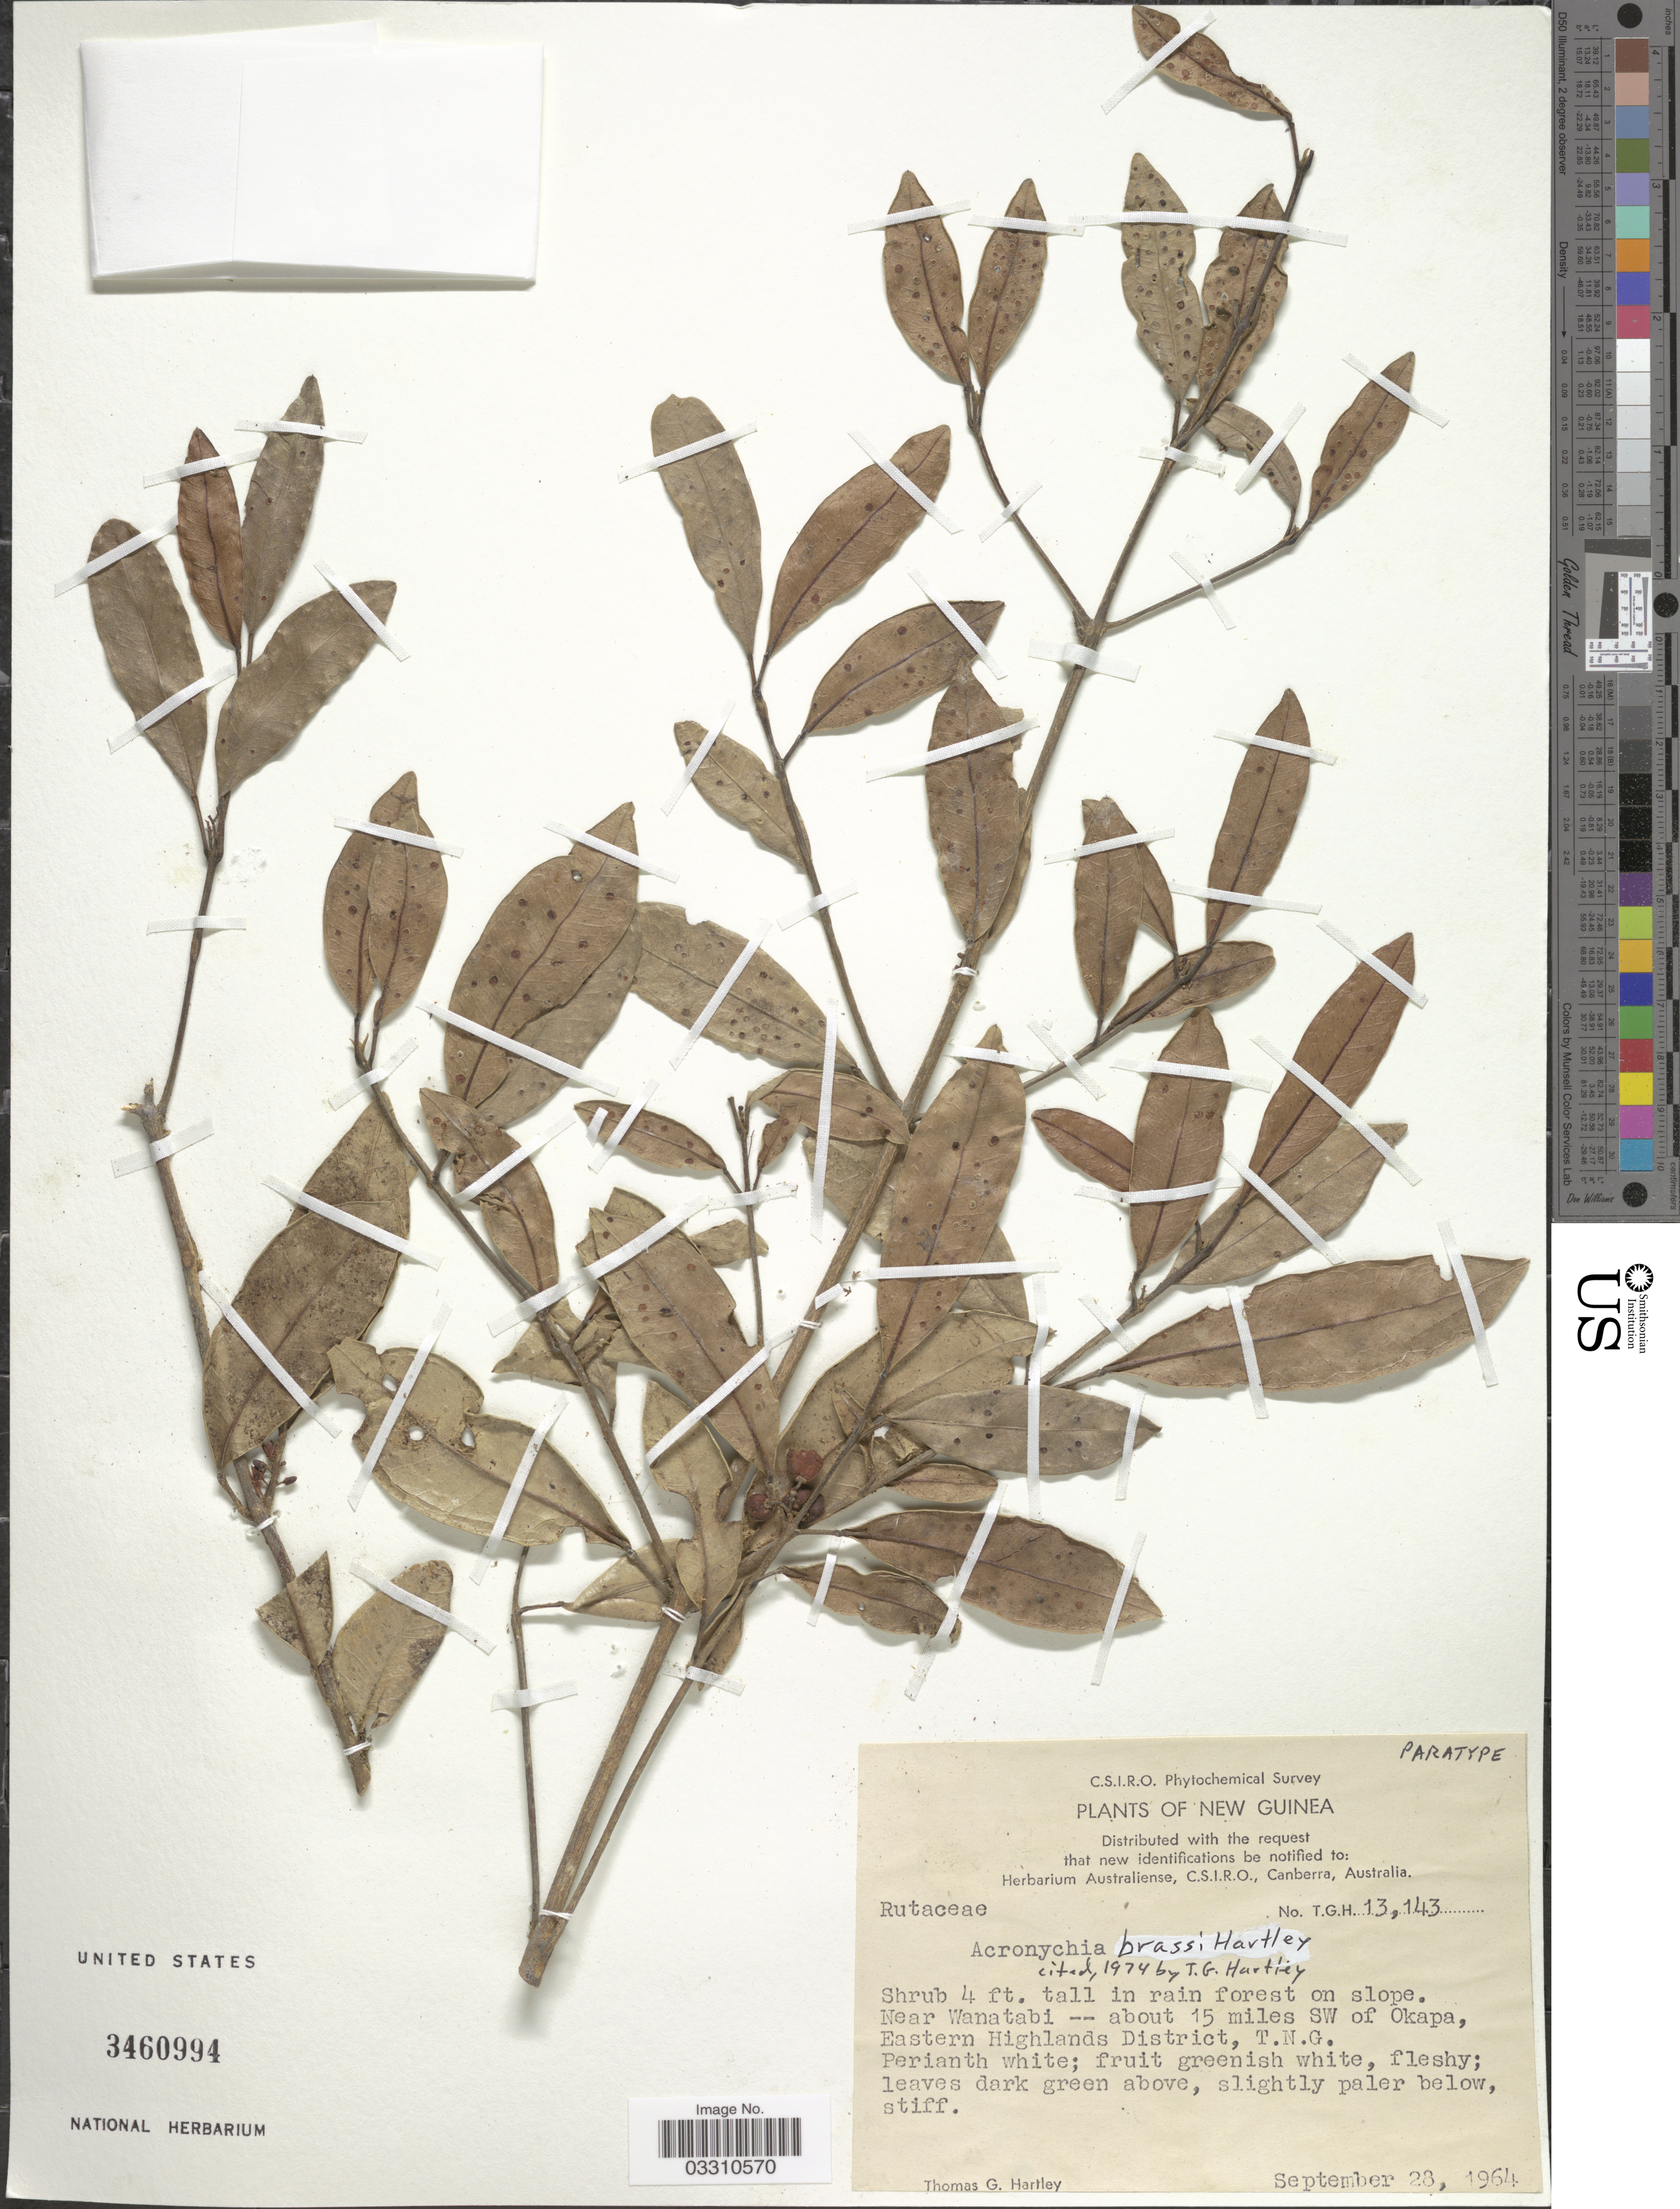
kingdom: Plantae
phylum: Tracheophyta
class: Magnoliopsida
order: Sapindales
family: Rutaceae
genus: Acronychia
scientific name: Acronychia brassi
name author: T.G. Hartley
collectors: T. G. Hartley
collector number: TGH13143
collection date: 1964-09-23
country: Papua New Guinea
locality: New Guinea. Near Wanatabi -- about 15 miles SW of Okapa, Eastern Highlands District, T.N.G.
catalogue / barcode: US 3460994